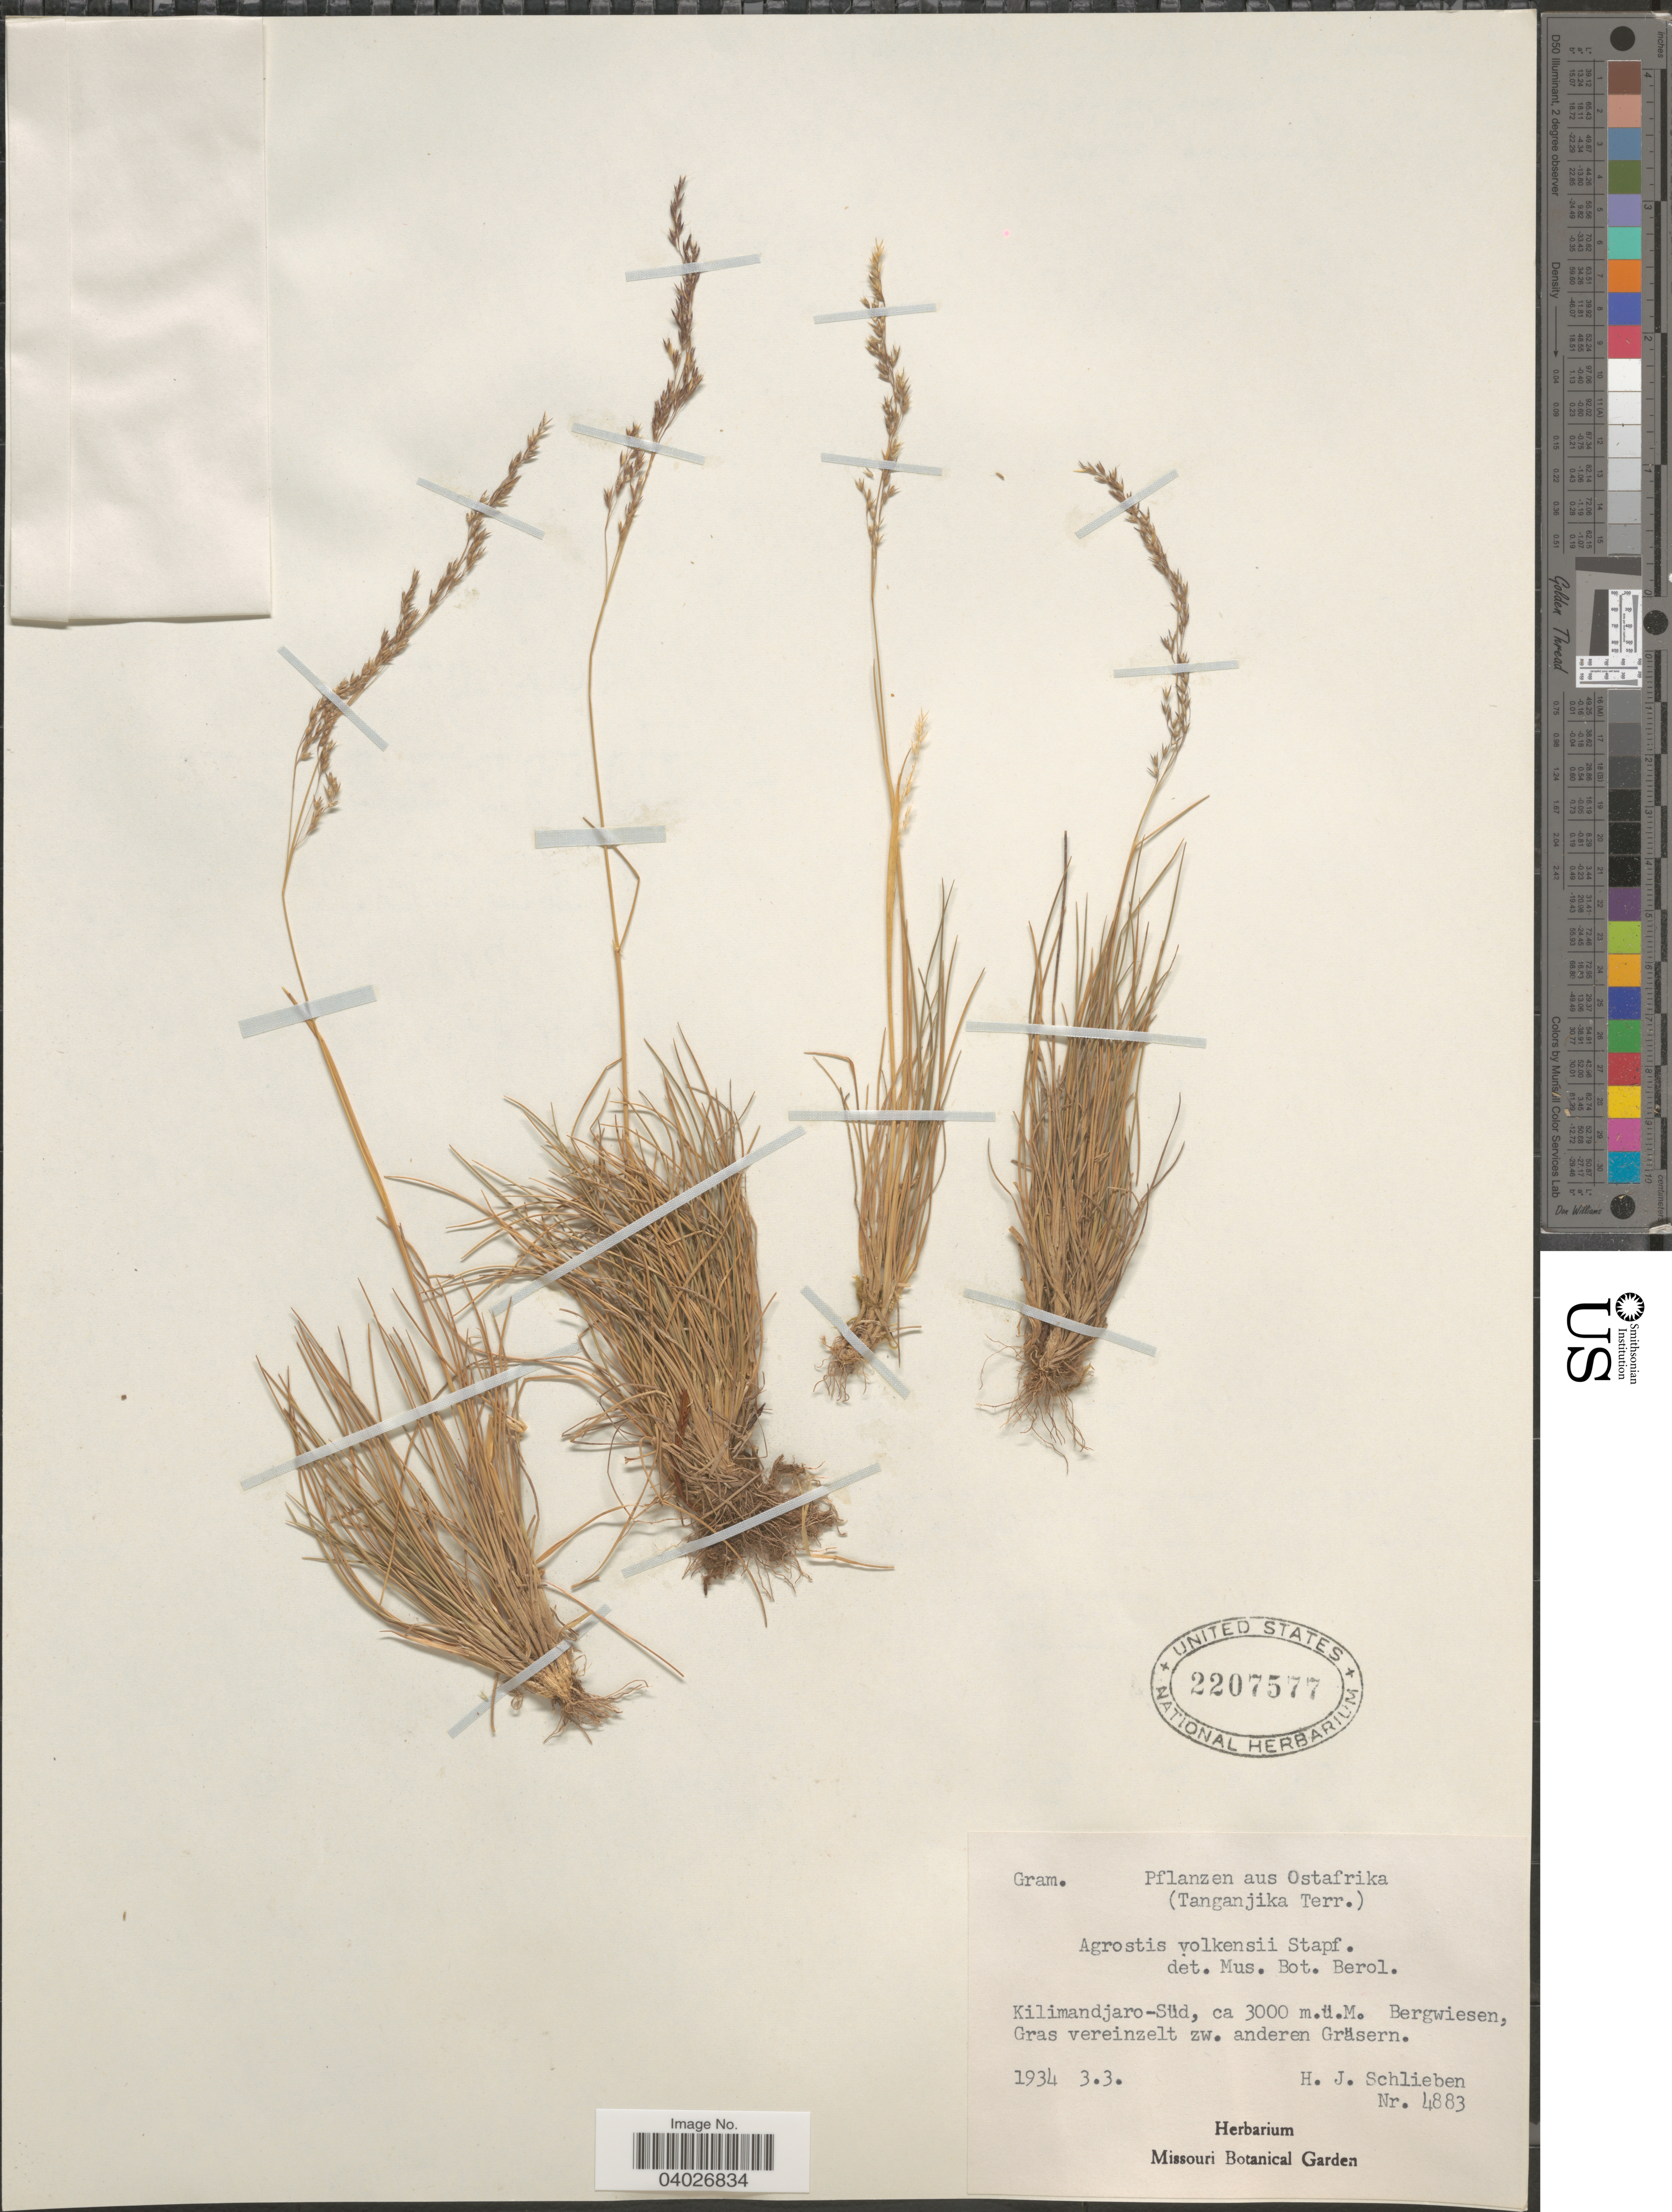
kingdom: Plantae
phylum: Tracheophyta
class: Liliopsida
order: Poales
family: Poaceae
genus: Agrostis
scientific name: Agrostis volkensii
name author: Stapf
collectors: H. J. Schlieben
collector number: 4883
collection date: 1934-03-03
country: Tanzania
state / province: Kilimanjaro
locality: Ostafrika (Tanganjika Terr.). Kilimandjaro-Süd.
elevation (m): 3000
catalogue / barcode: US 2207577